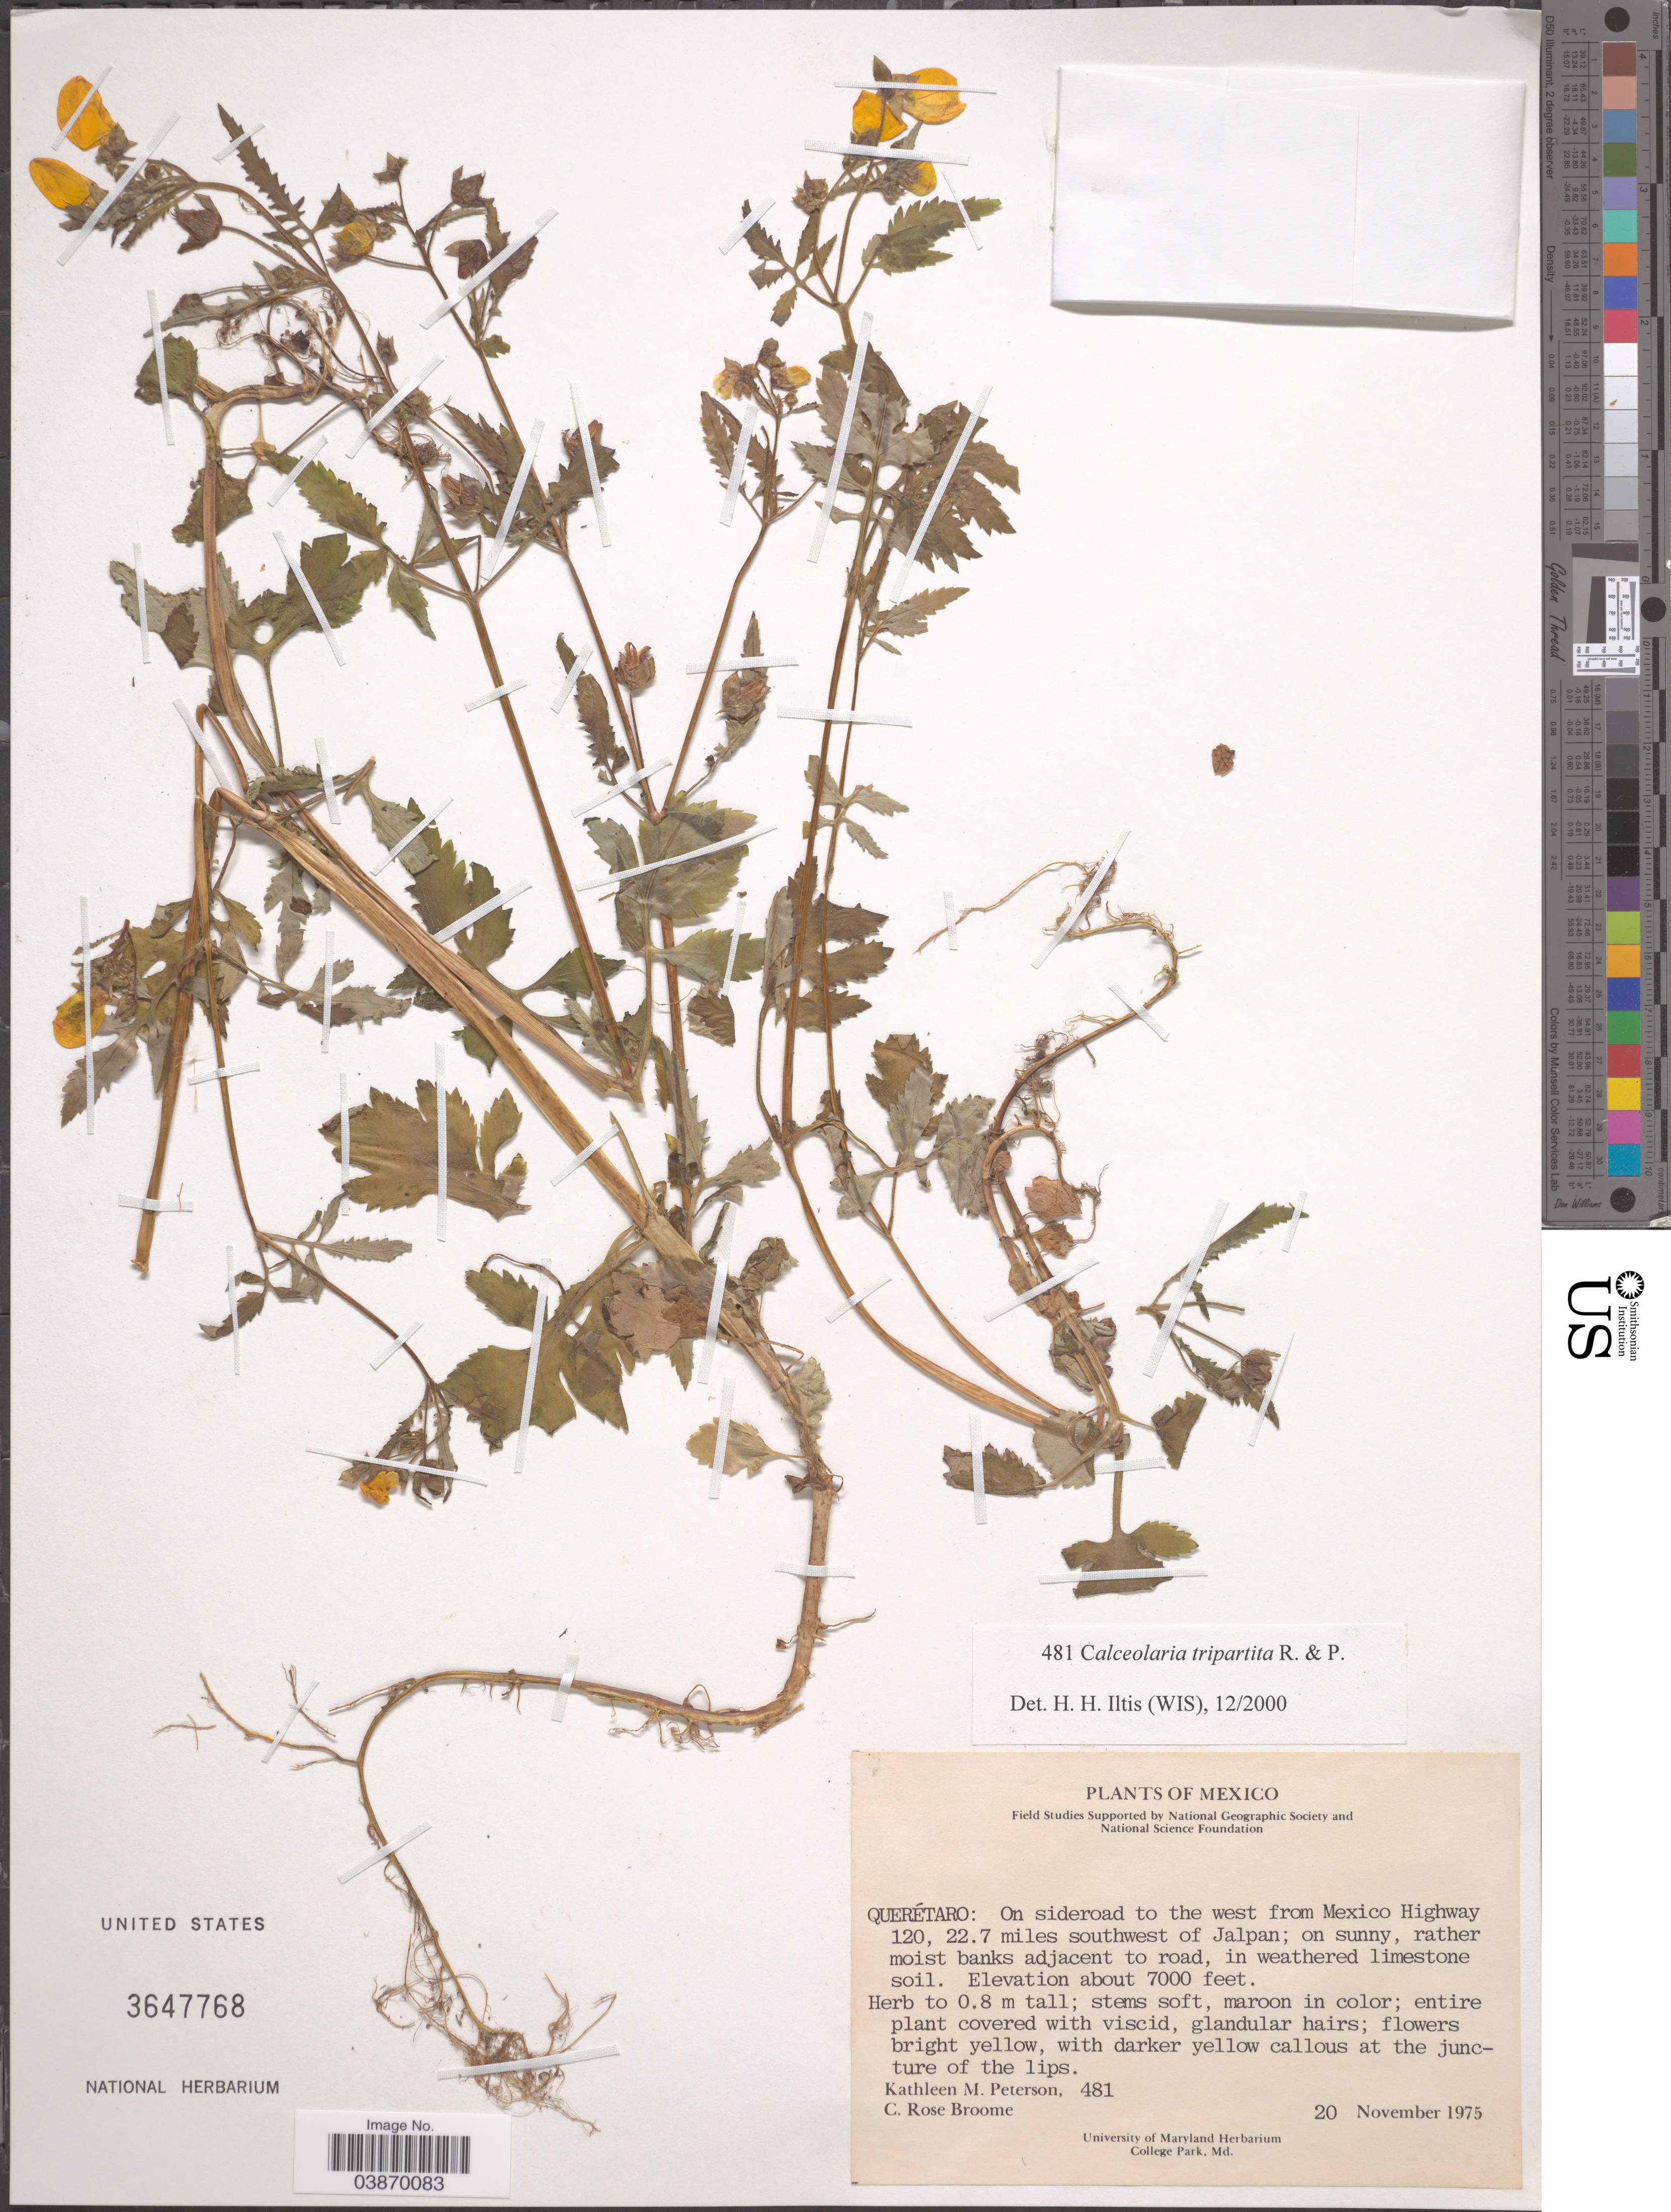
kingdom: Plantae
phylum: Tracheophyta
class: Magnoliopsida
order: Lamiales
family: Calceolariaceae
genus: Calceolaria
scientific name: Calceolaria tripartita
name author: Ruiz & Pav.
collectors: K. Peterson & C. R. Broome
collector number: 481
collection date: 1975-11-20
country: Mexico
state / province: Querétaro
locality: On sideroad to the west from Mexico Highway 120, 22.7 miles southwest of Jalpan.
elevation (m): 2134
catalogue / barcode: US 3647768